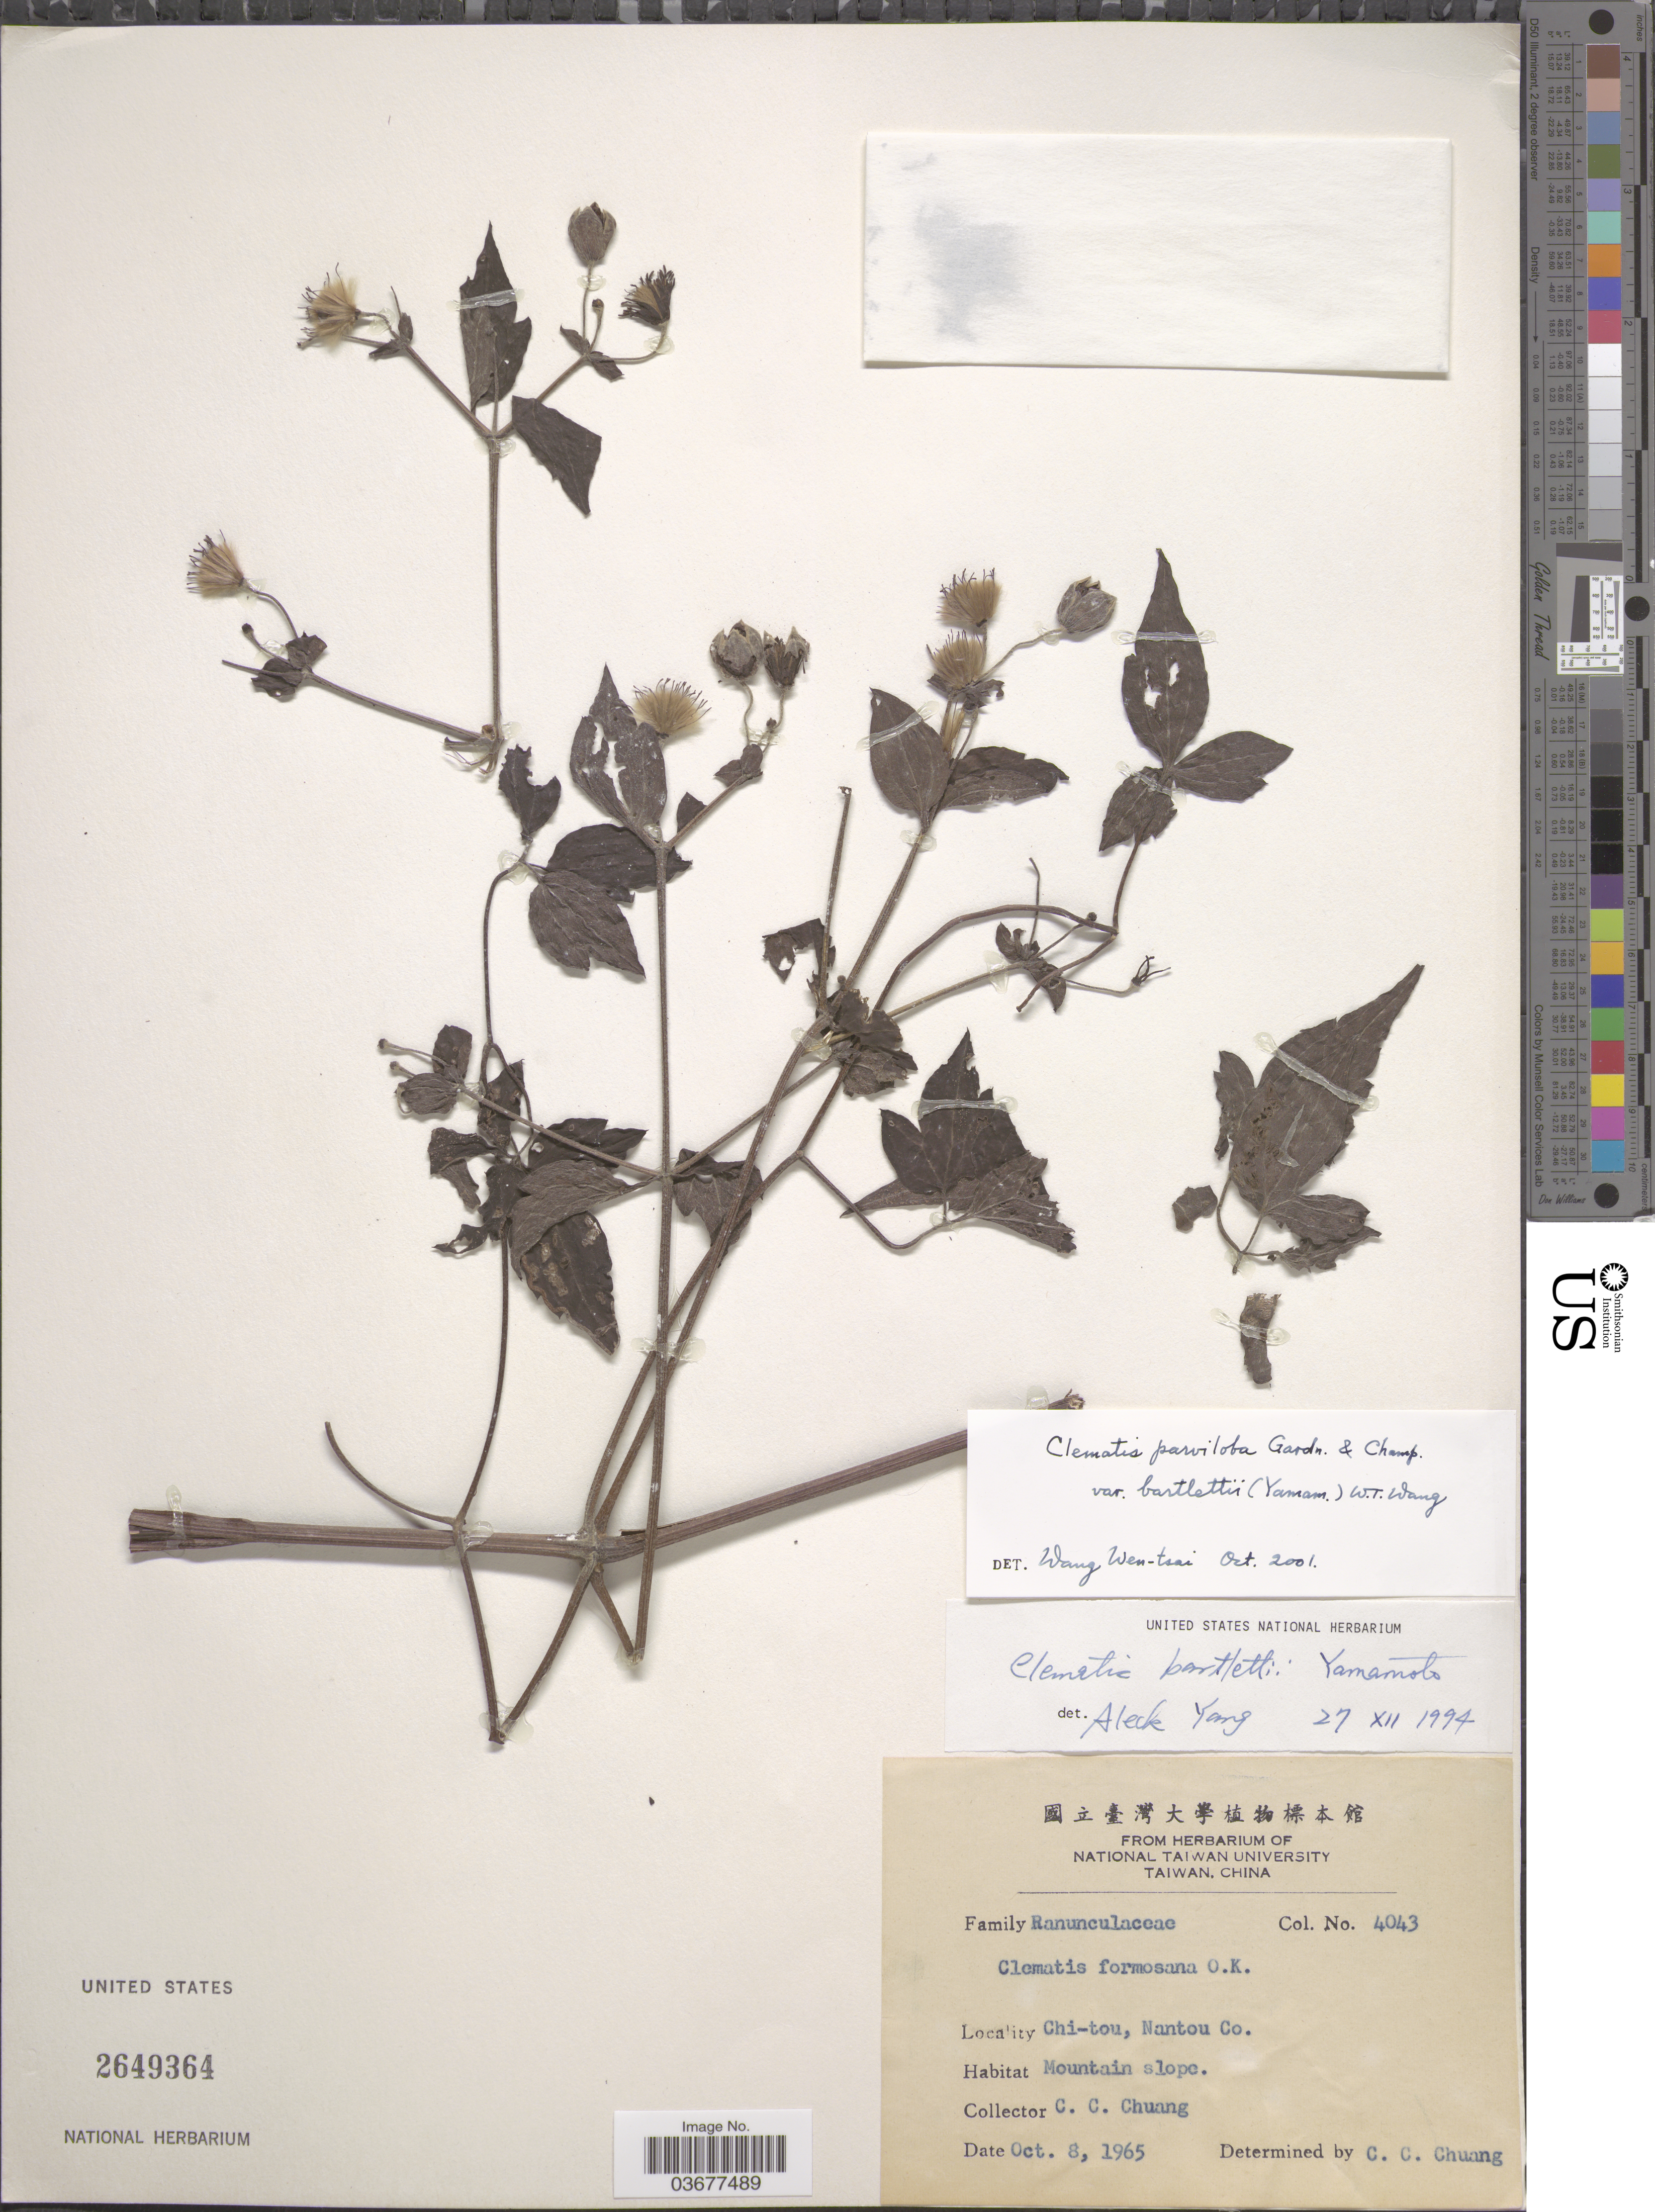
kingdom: Plantae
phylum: Tracheophyta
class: Magnoliopsida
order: Ranunculales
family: Ranunculaceae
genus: Clematis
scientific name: Clematis parviloba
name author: Gardner & Champ.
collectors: C. C. Chuang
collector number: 4043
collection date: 1965-10-08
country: Taiwan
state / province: Nantou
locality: Chi-tou, Nantou Co.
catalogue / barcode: US 2649364